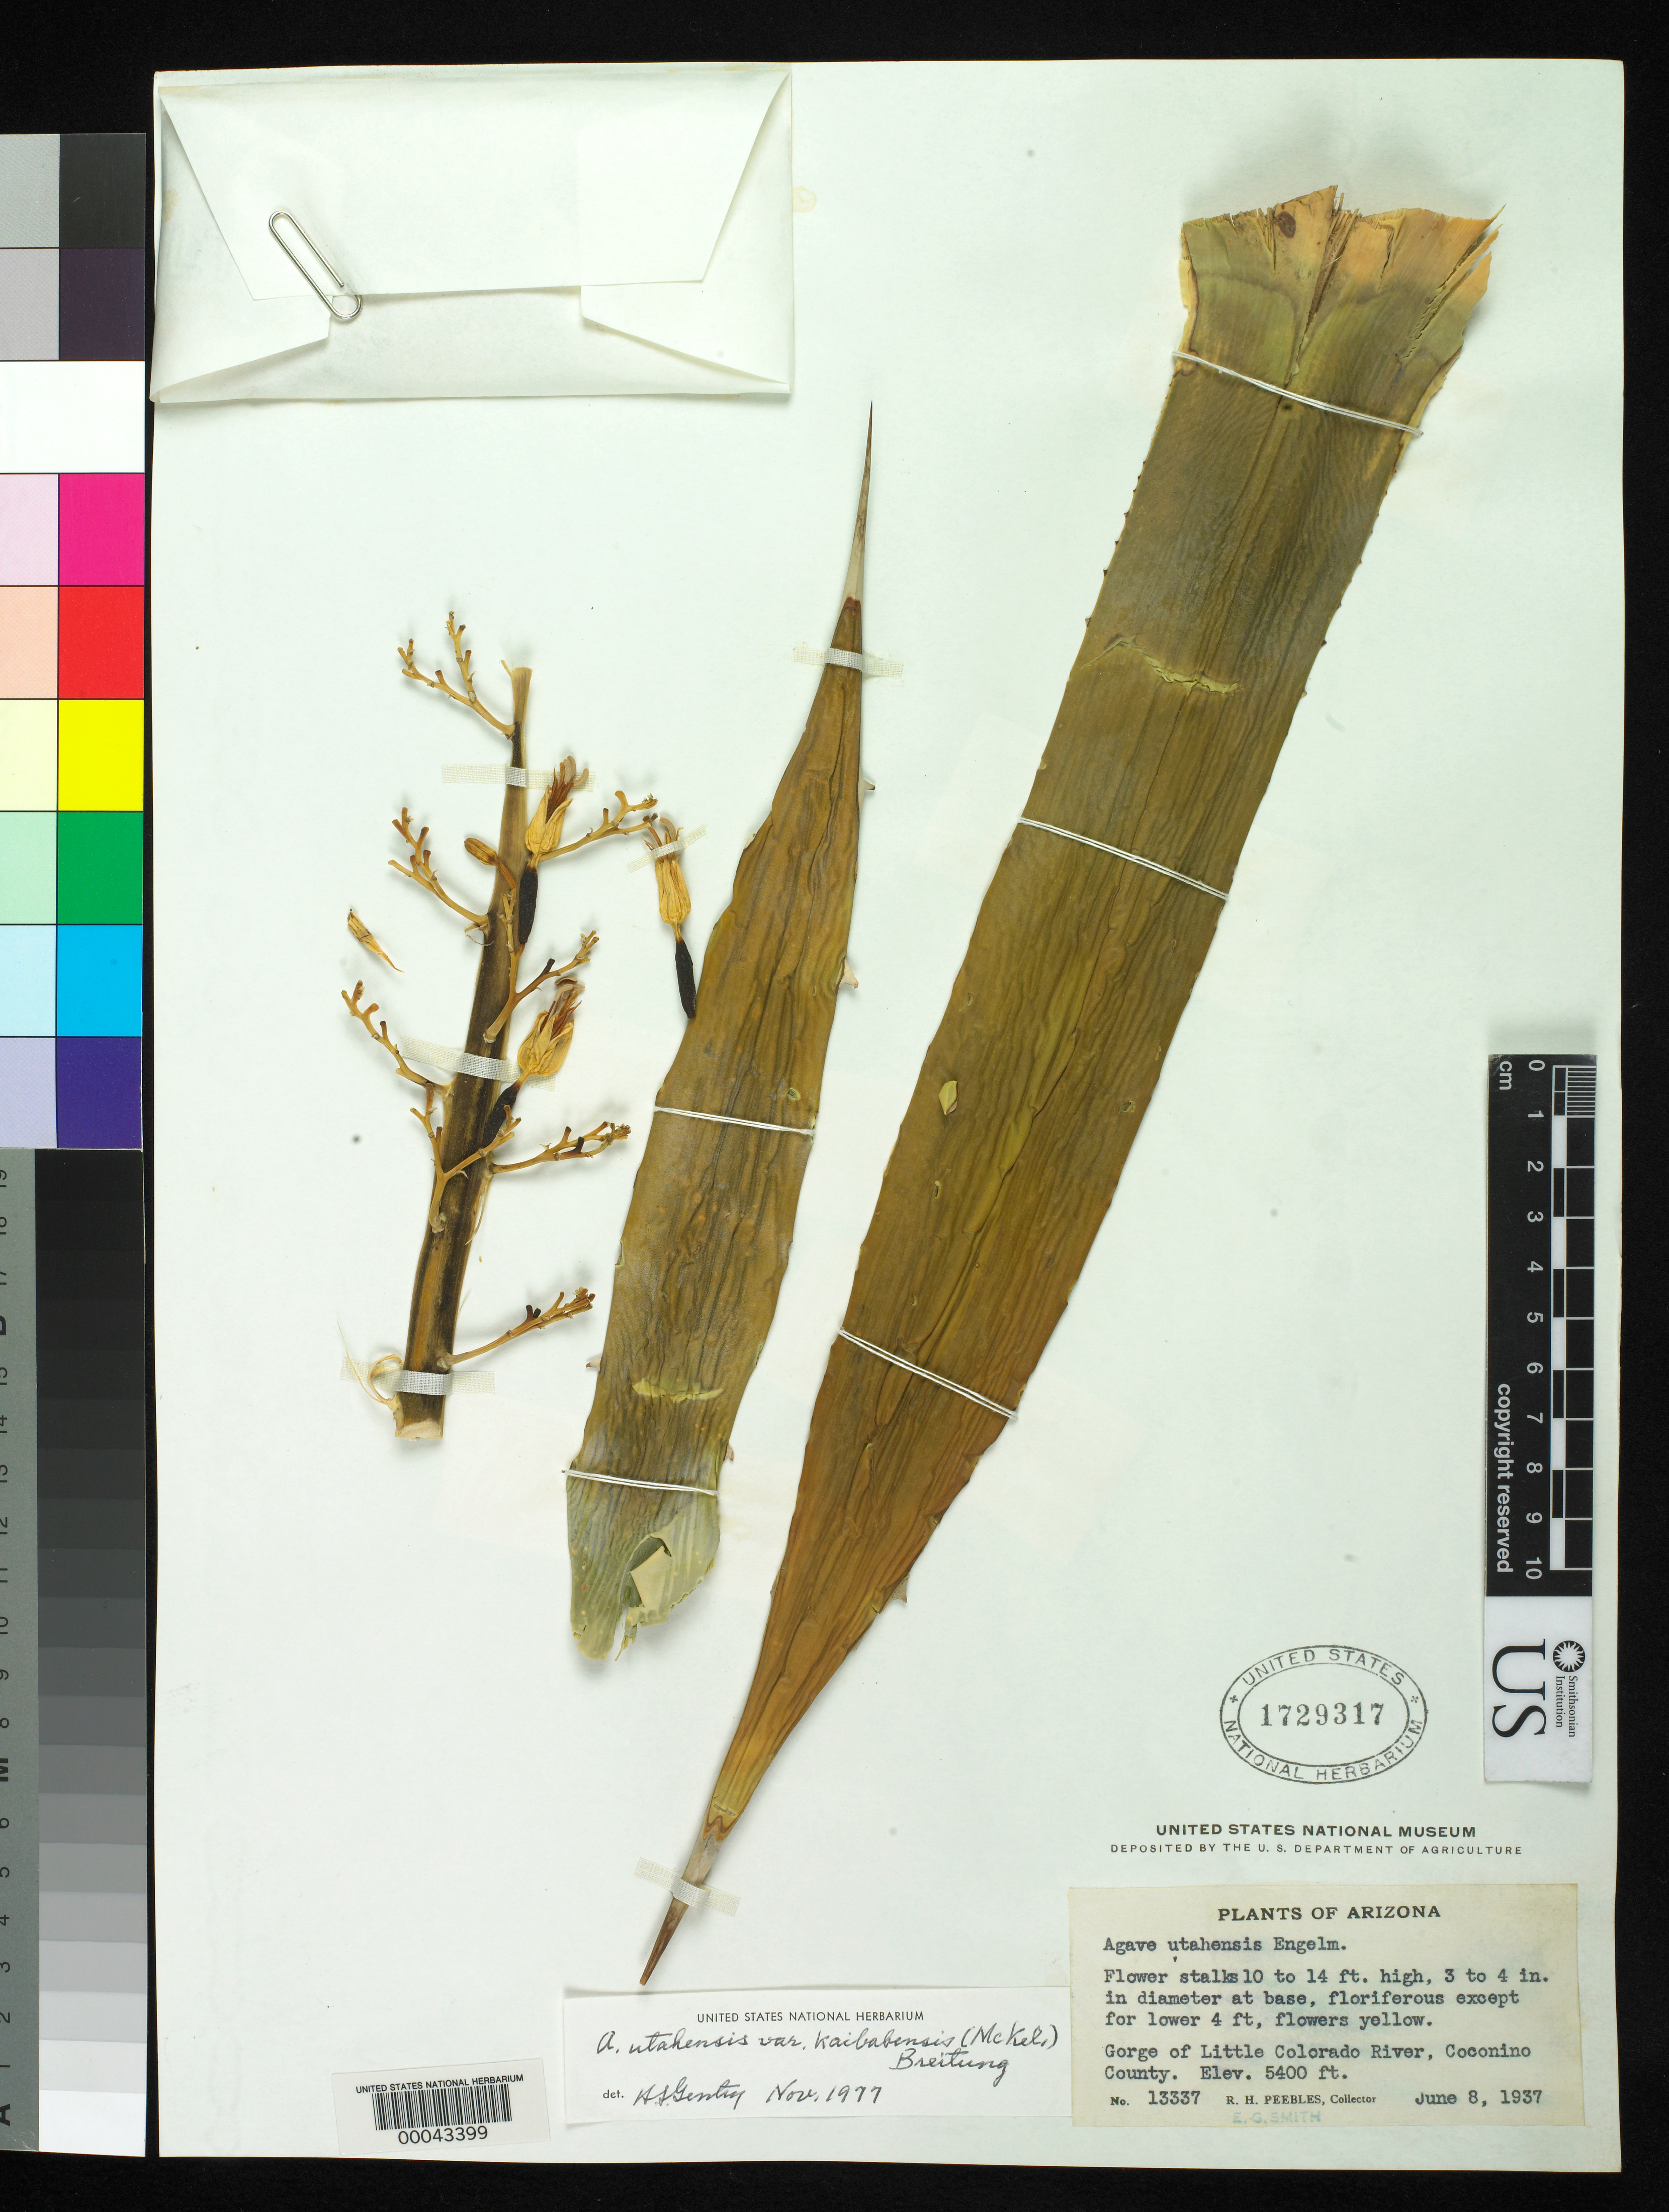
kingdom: Plantae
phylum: Tracheophyta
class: Liliopsida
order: Asparagales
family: Asparagaceae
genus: Agave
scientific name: Agave utahensis var. kaibabensis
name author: (McKelvey) Breitung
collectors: R. H. Peebles & E. G. Smith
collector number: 13337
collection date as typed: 08 Jun 1937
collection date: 1937-06-08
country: United States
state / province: Arizona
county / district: Coconino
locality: Gorge of little colorado river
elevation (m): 1646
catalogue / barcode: US 1729317